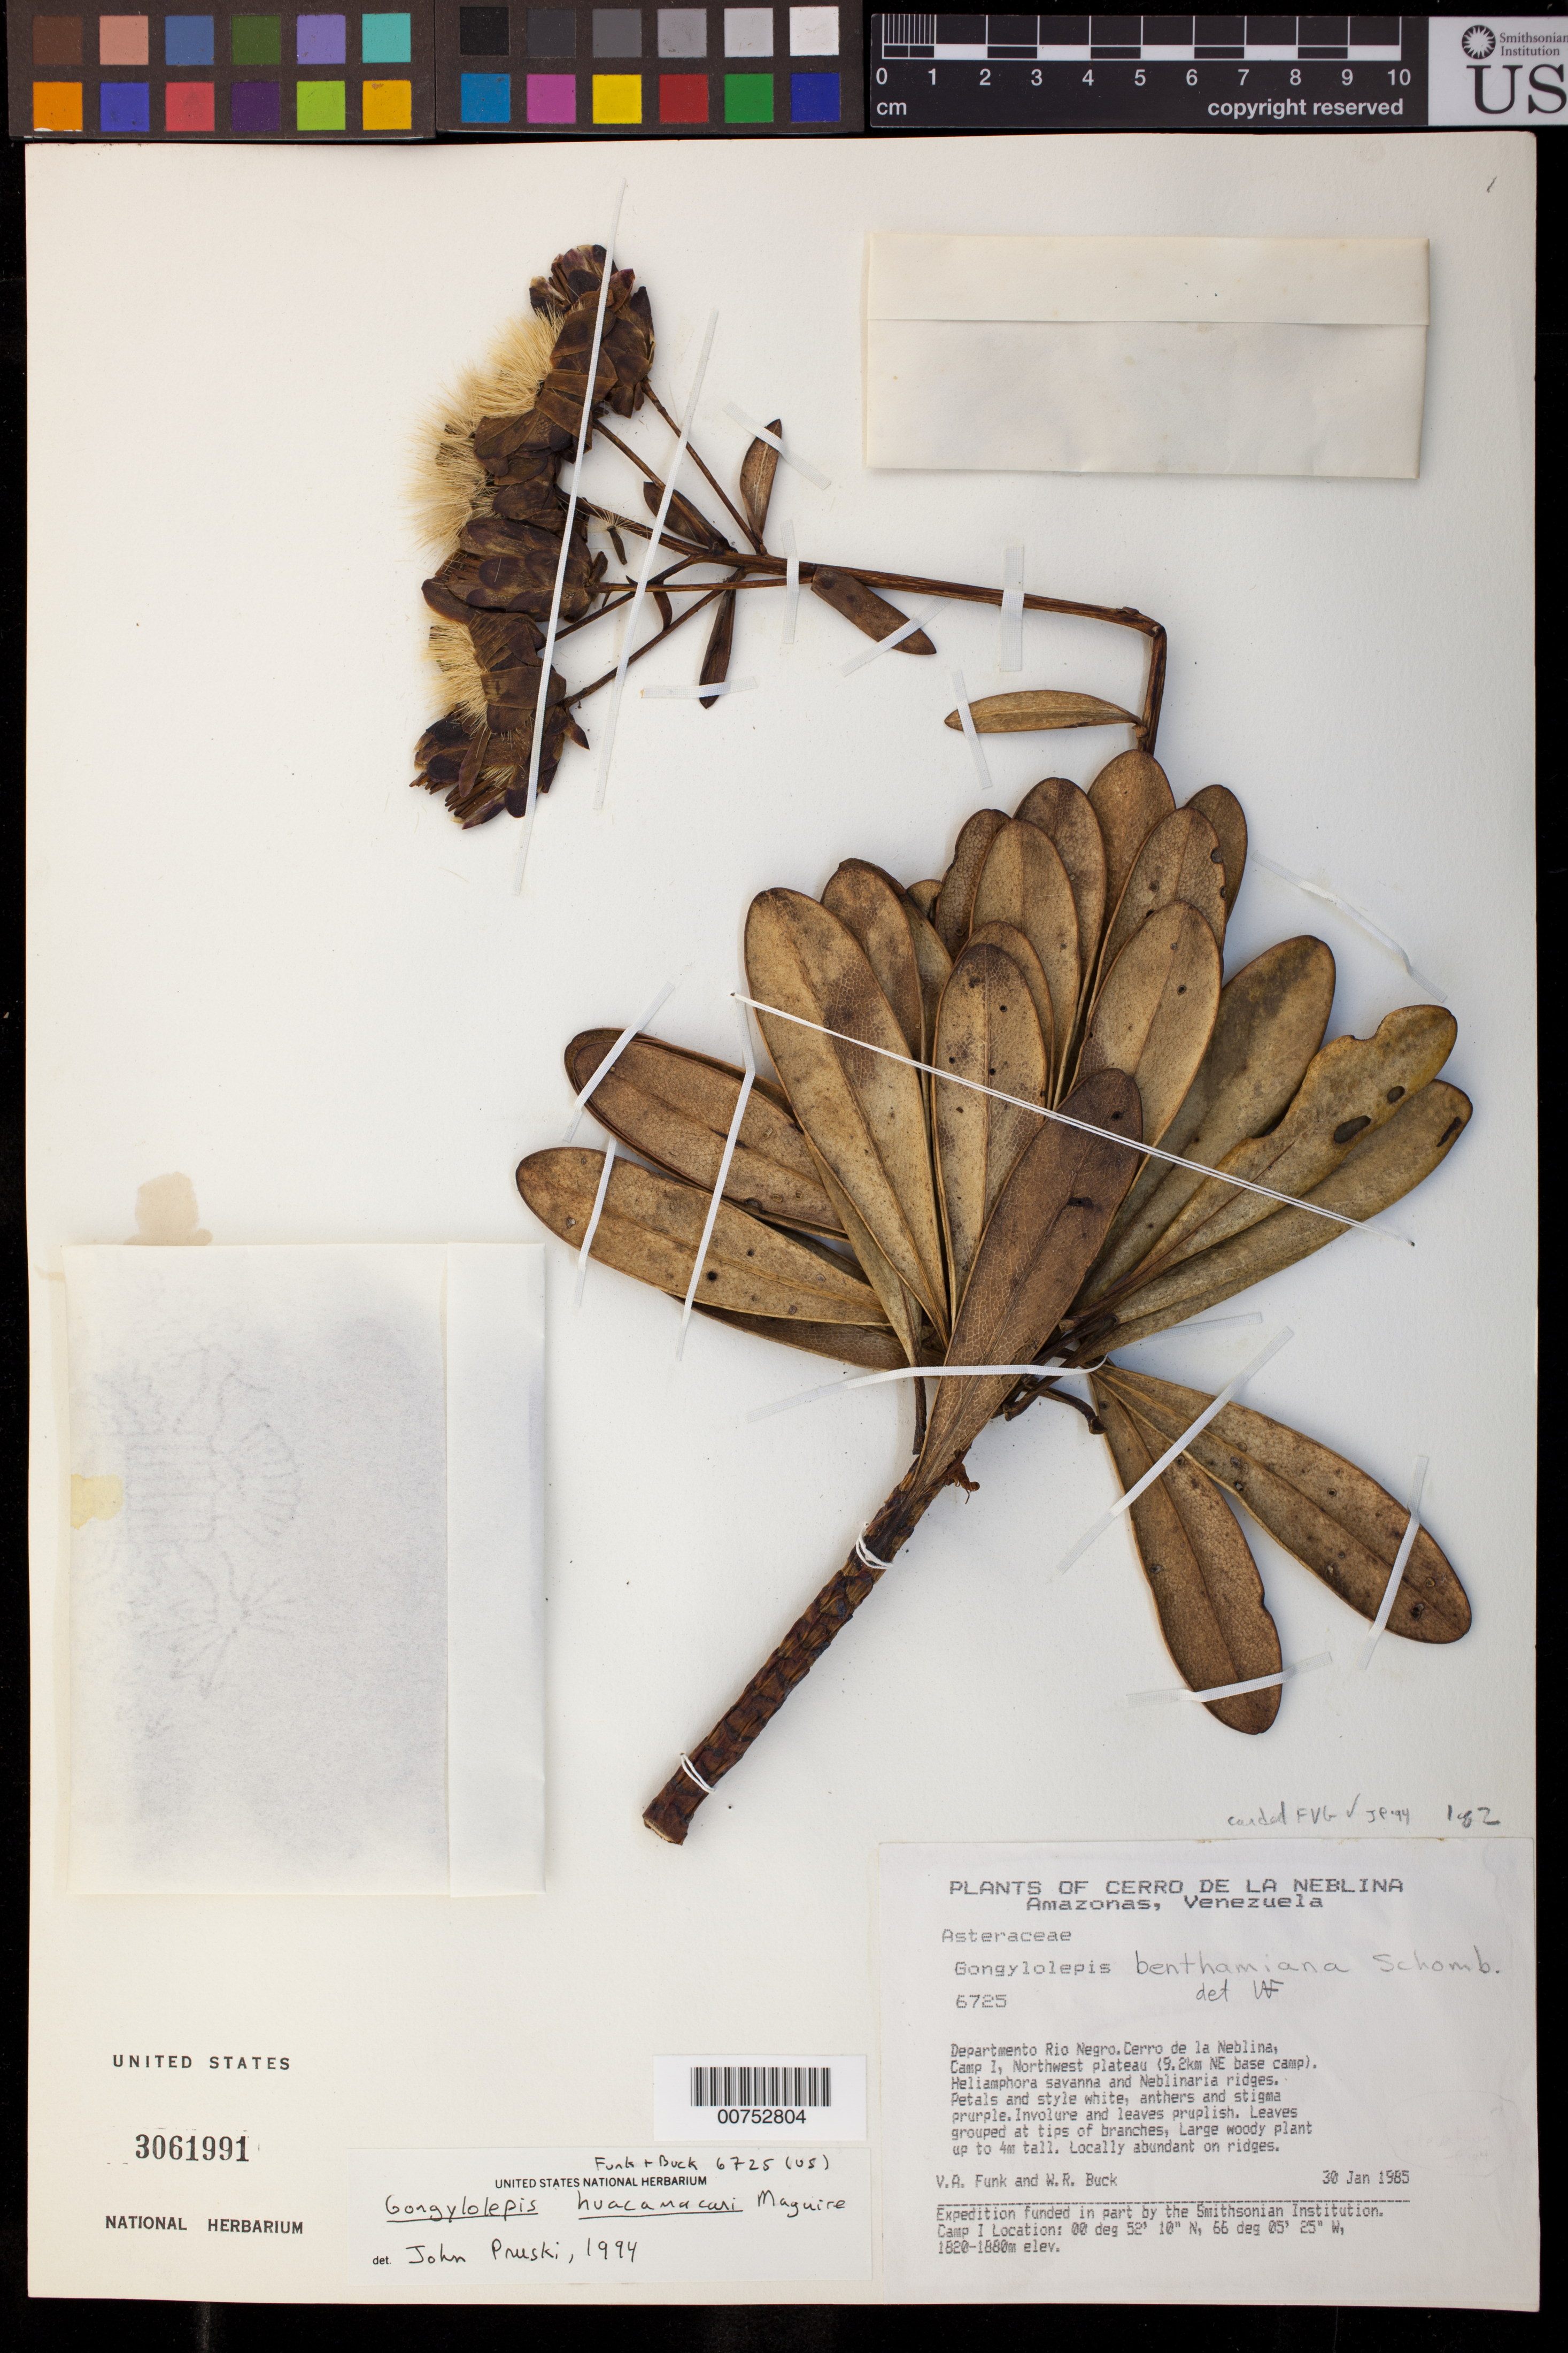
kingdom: Plantae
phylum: Tracheophyta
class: Magnoliopsida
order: Asterales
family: Asteraceae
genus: Gongylolepis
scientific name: Gongylolepis huachamacari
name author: Maguire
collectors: V. Funk & W. R. Buck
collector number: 6725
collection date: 1985-01-30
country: Venezuela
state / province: Amazonas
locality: Cerro de la Neblina, Departmento Riona Negro. Cerro de la Neblibna, Camp 1, northwest plateau (9.2 km NE base camp)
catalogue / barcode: US 3061991